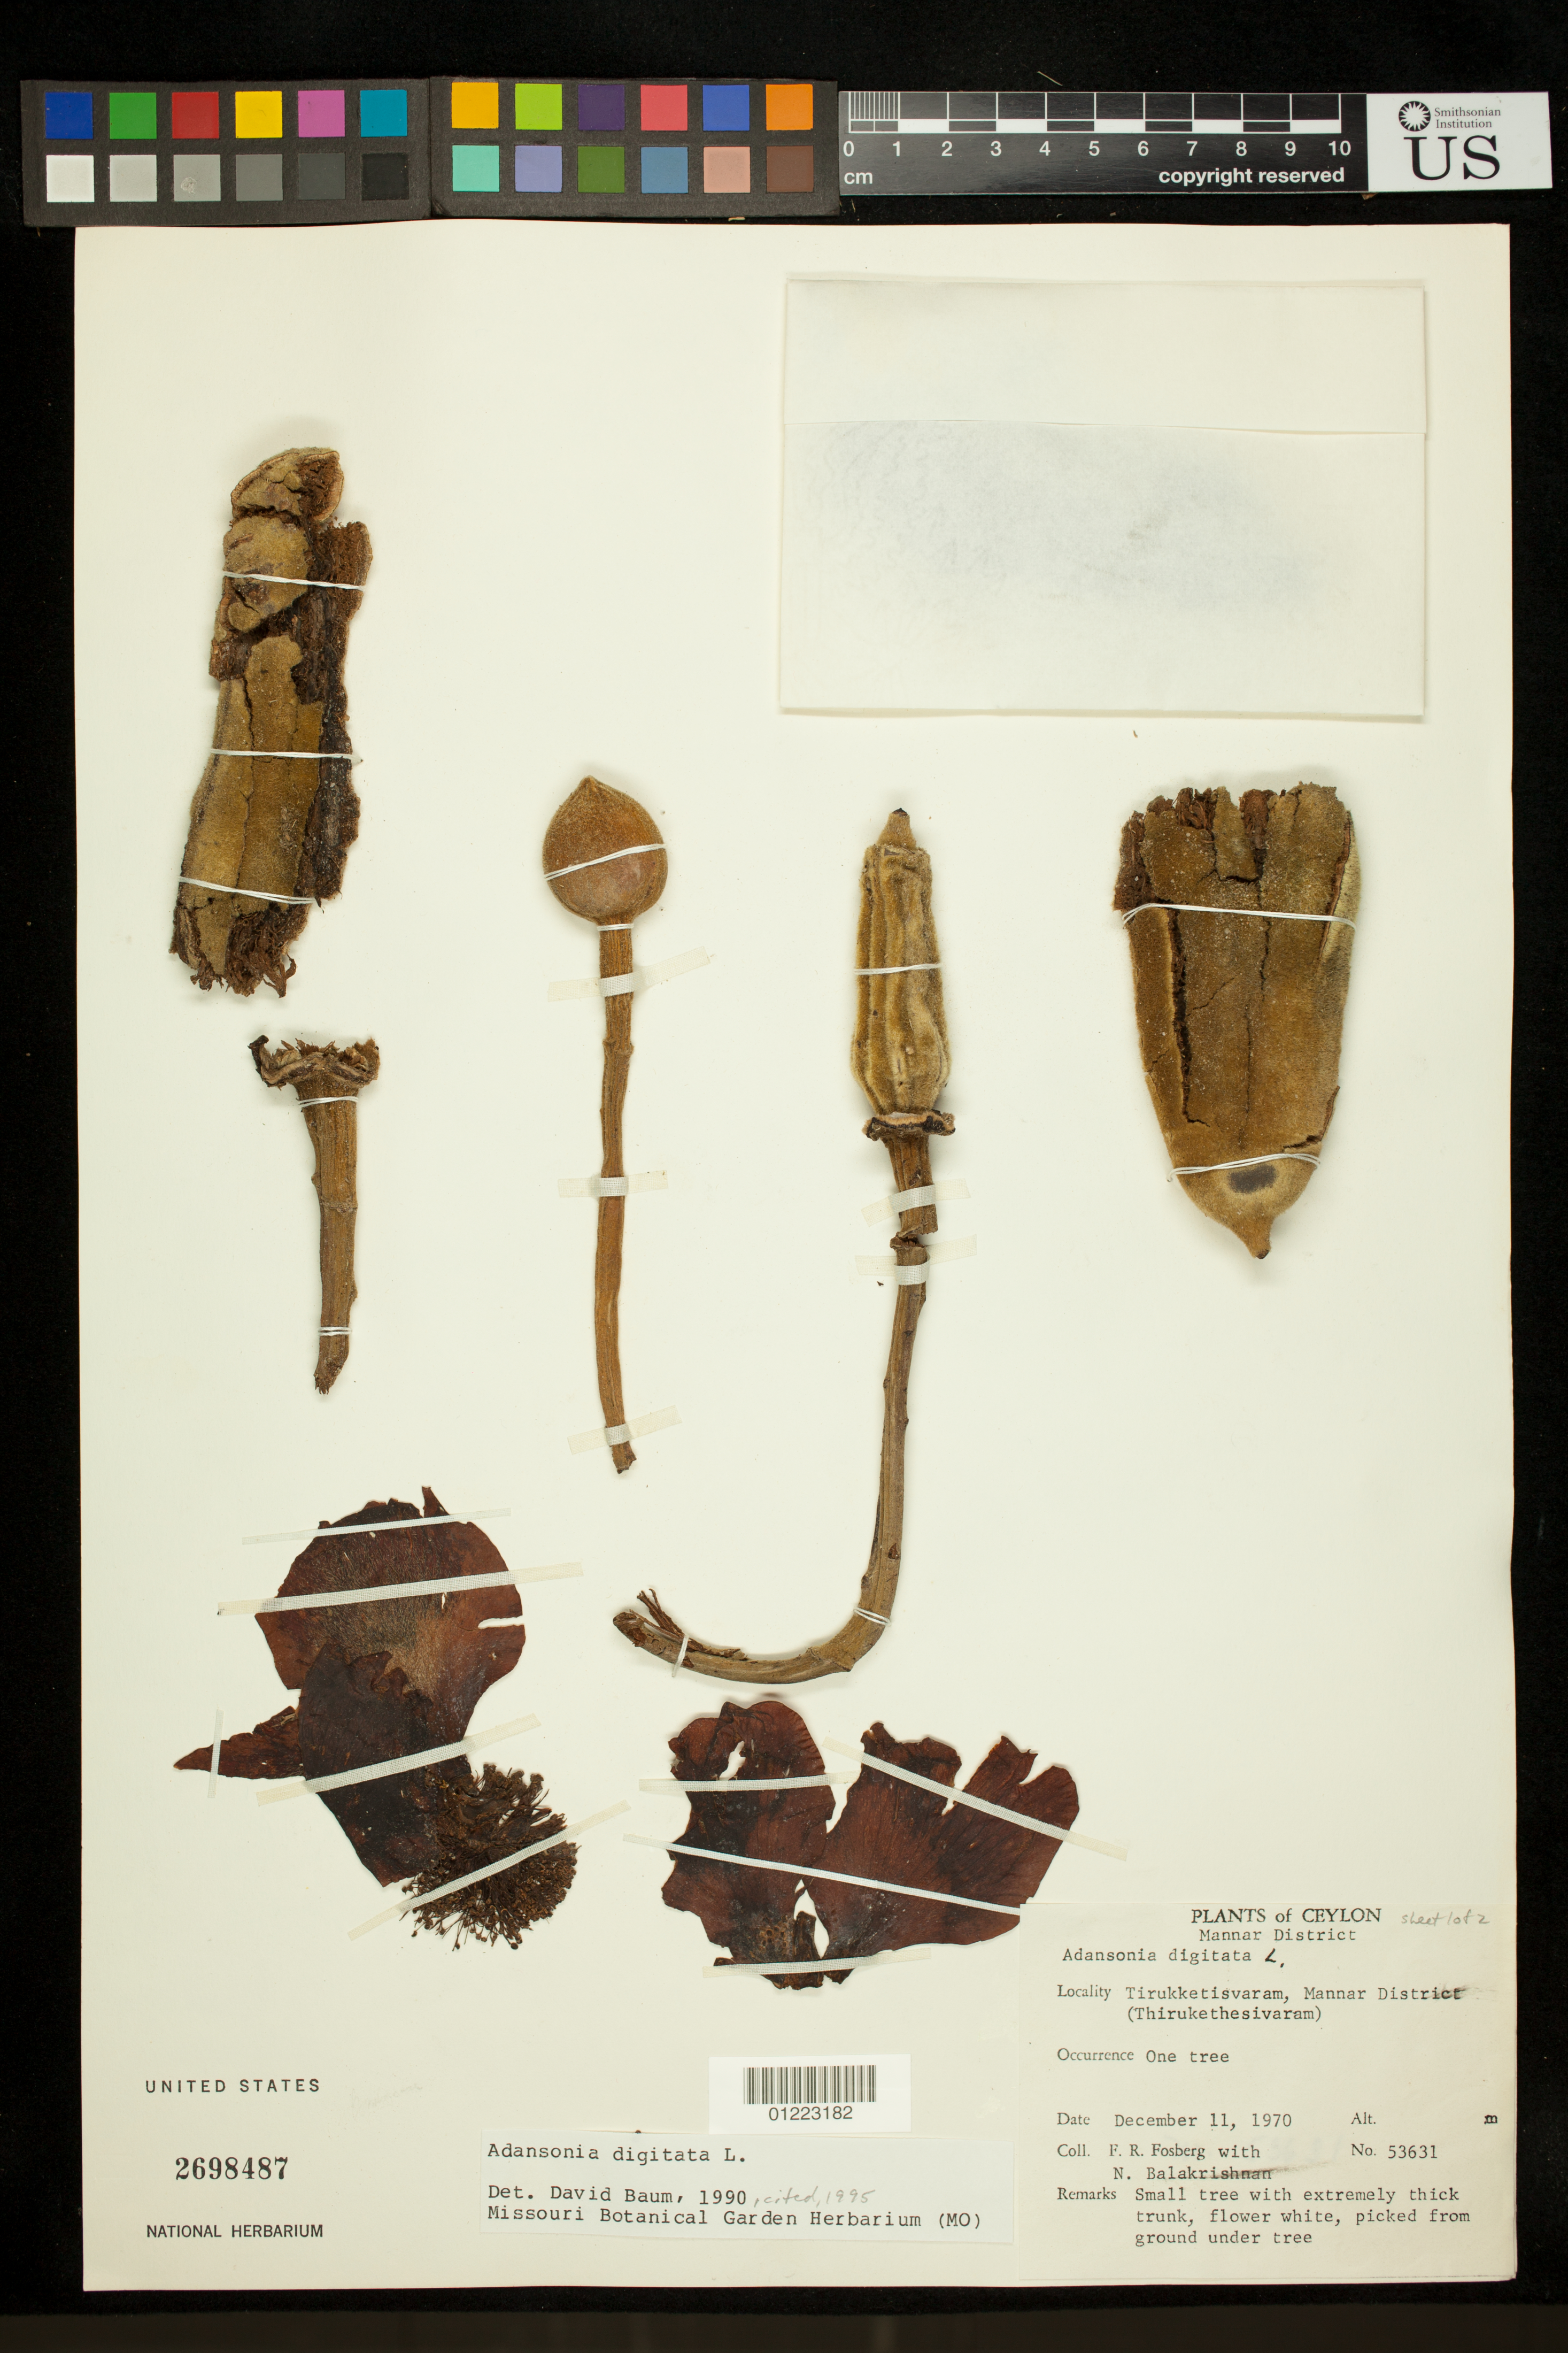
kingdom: Plantae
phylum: Tracheophyta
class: Magnoliopsida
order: Malvales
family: Malvaceae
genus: Adansonia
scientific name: Adansonia digitata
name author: L.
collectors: F. R. Fosberg & N. Balakrishnan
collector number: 53631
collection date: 1970-12-11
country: Sri Lanka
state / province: Northern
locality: Tirukketisvaram, Mannar District (Thirukethesivaram)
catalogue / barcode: US 2698487